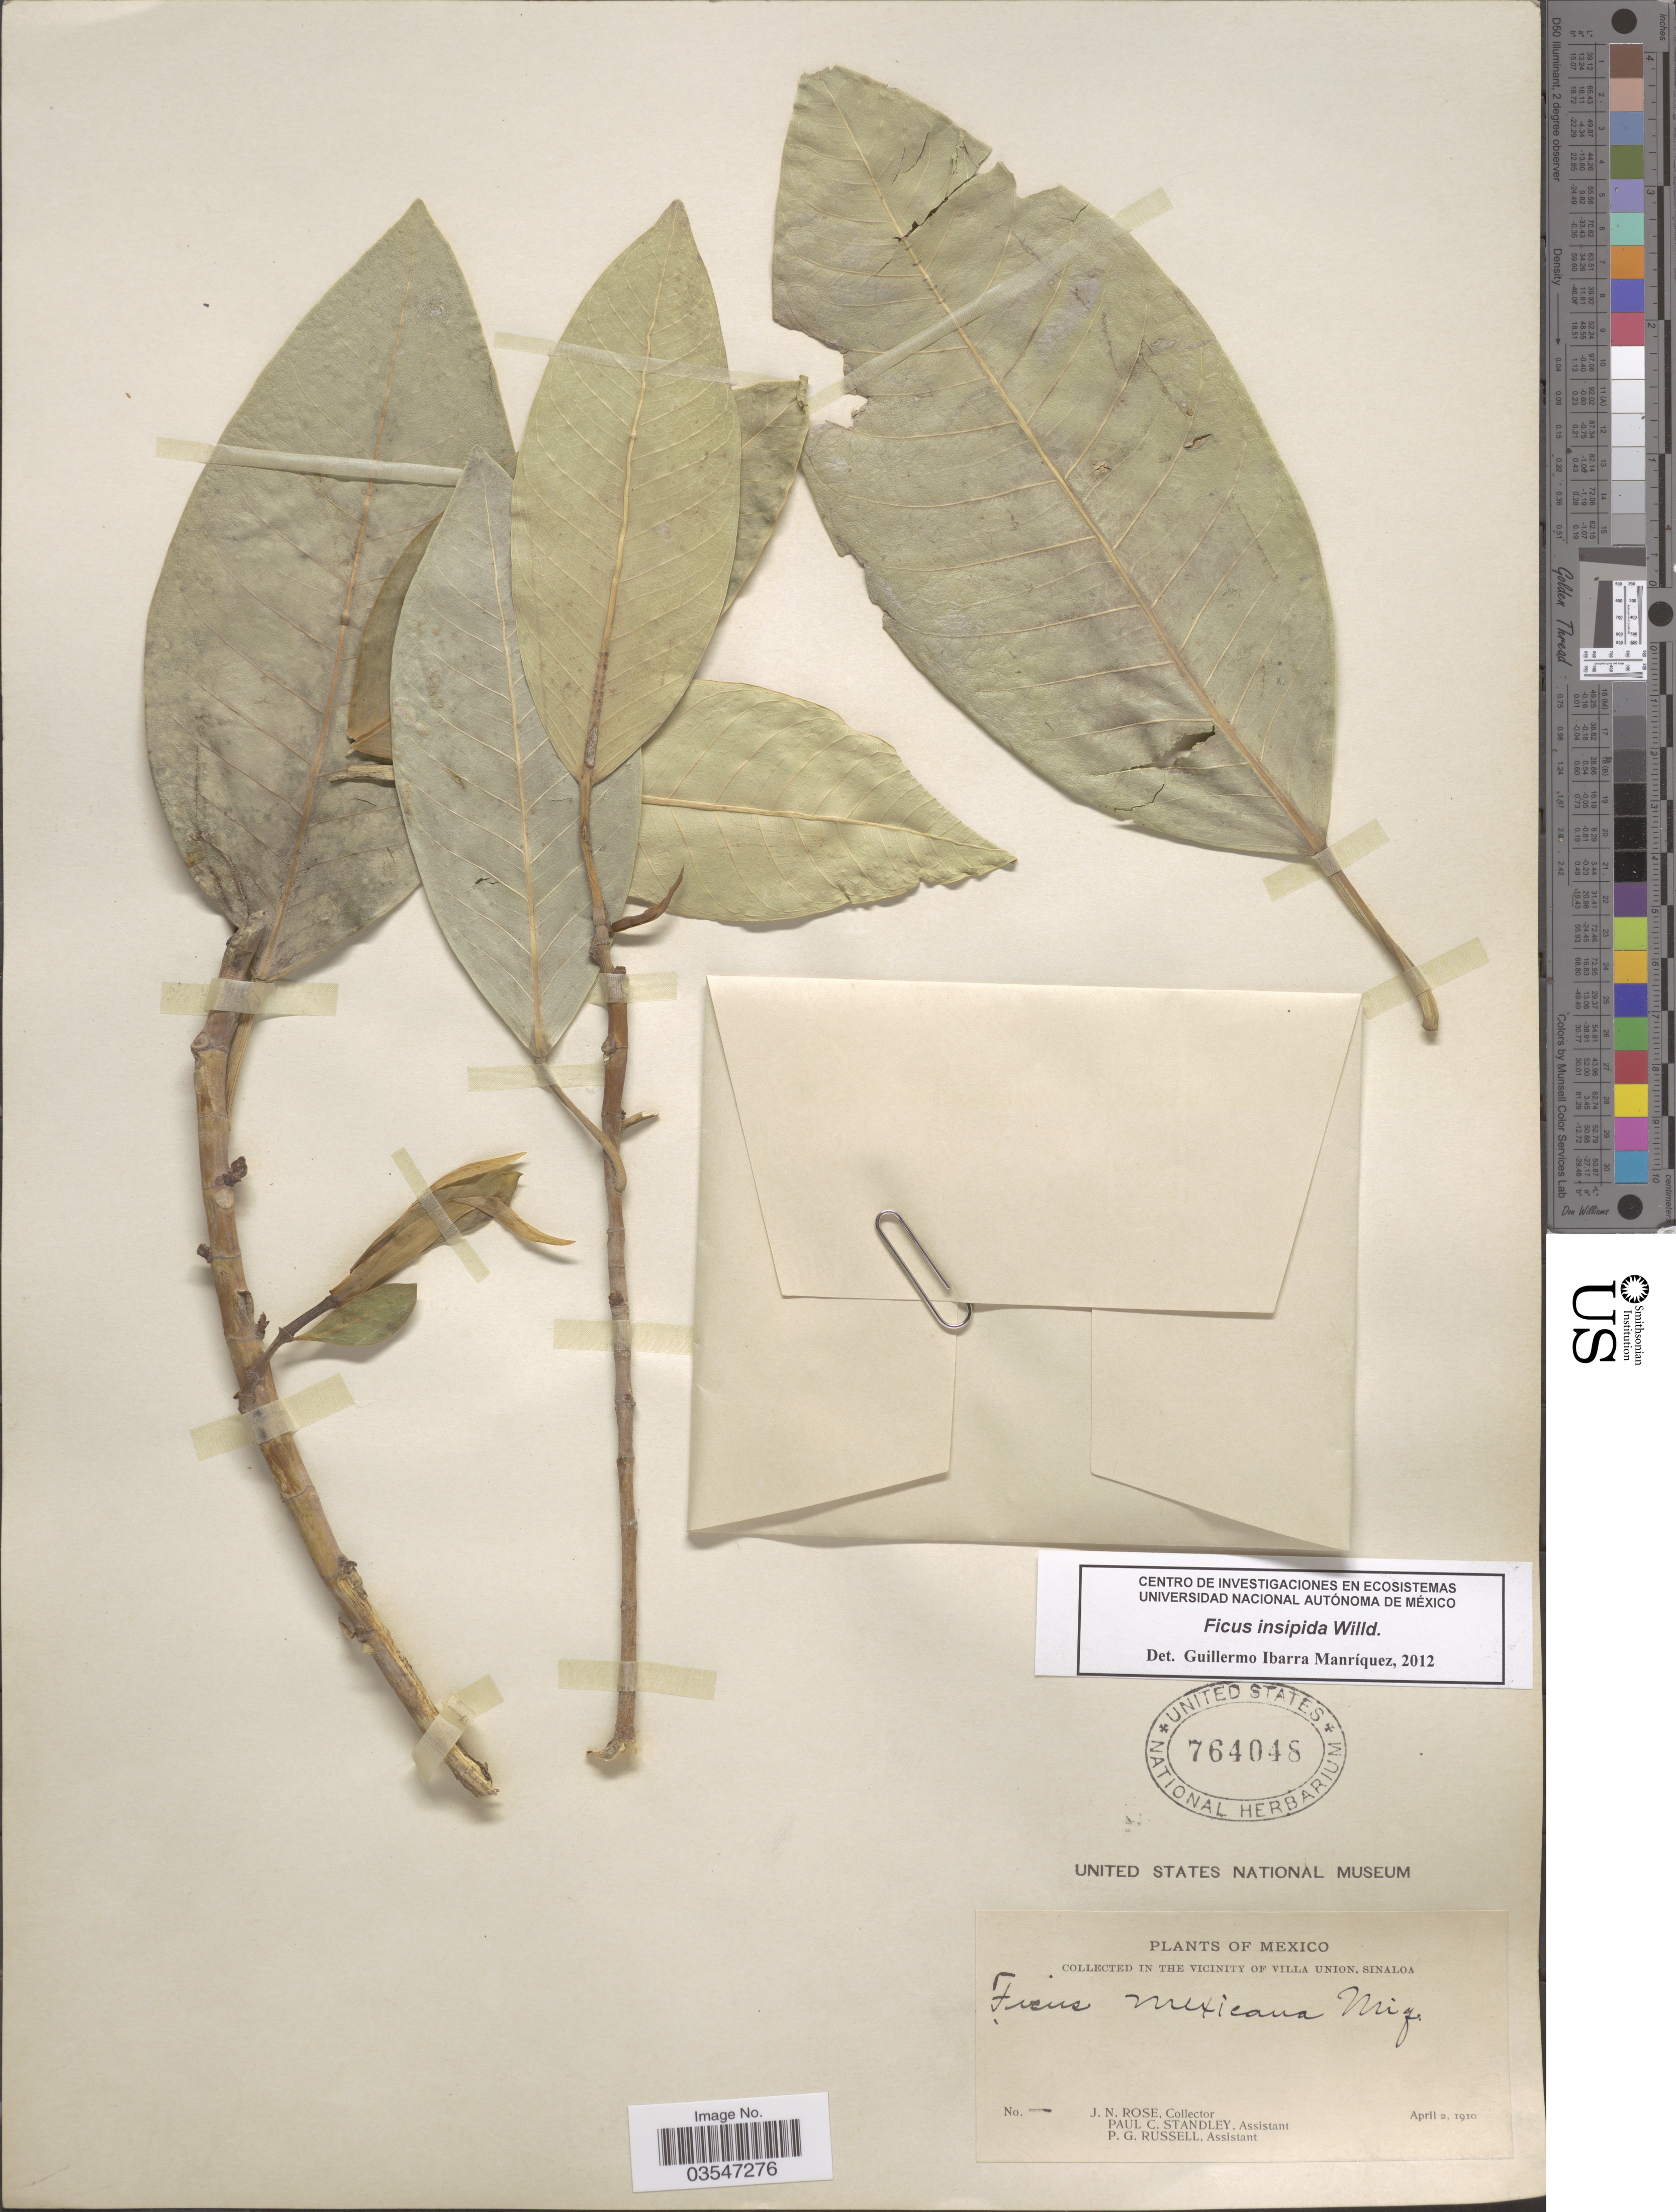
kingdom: Plantae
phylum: Tracheophyta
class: Magnoliopsida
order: Rosales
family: Moraceae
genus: Ficus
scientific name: Ficus insipida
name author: Willd.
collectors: J. N. Rose, P. C. Standley & P. G. Russell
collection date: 1910-04-02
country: Mexico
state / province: Sinaloa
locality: Vicinity of Villa Union.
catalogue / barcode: US 764048